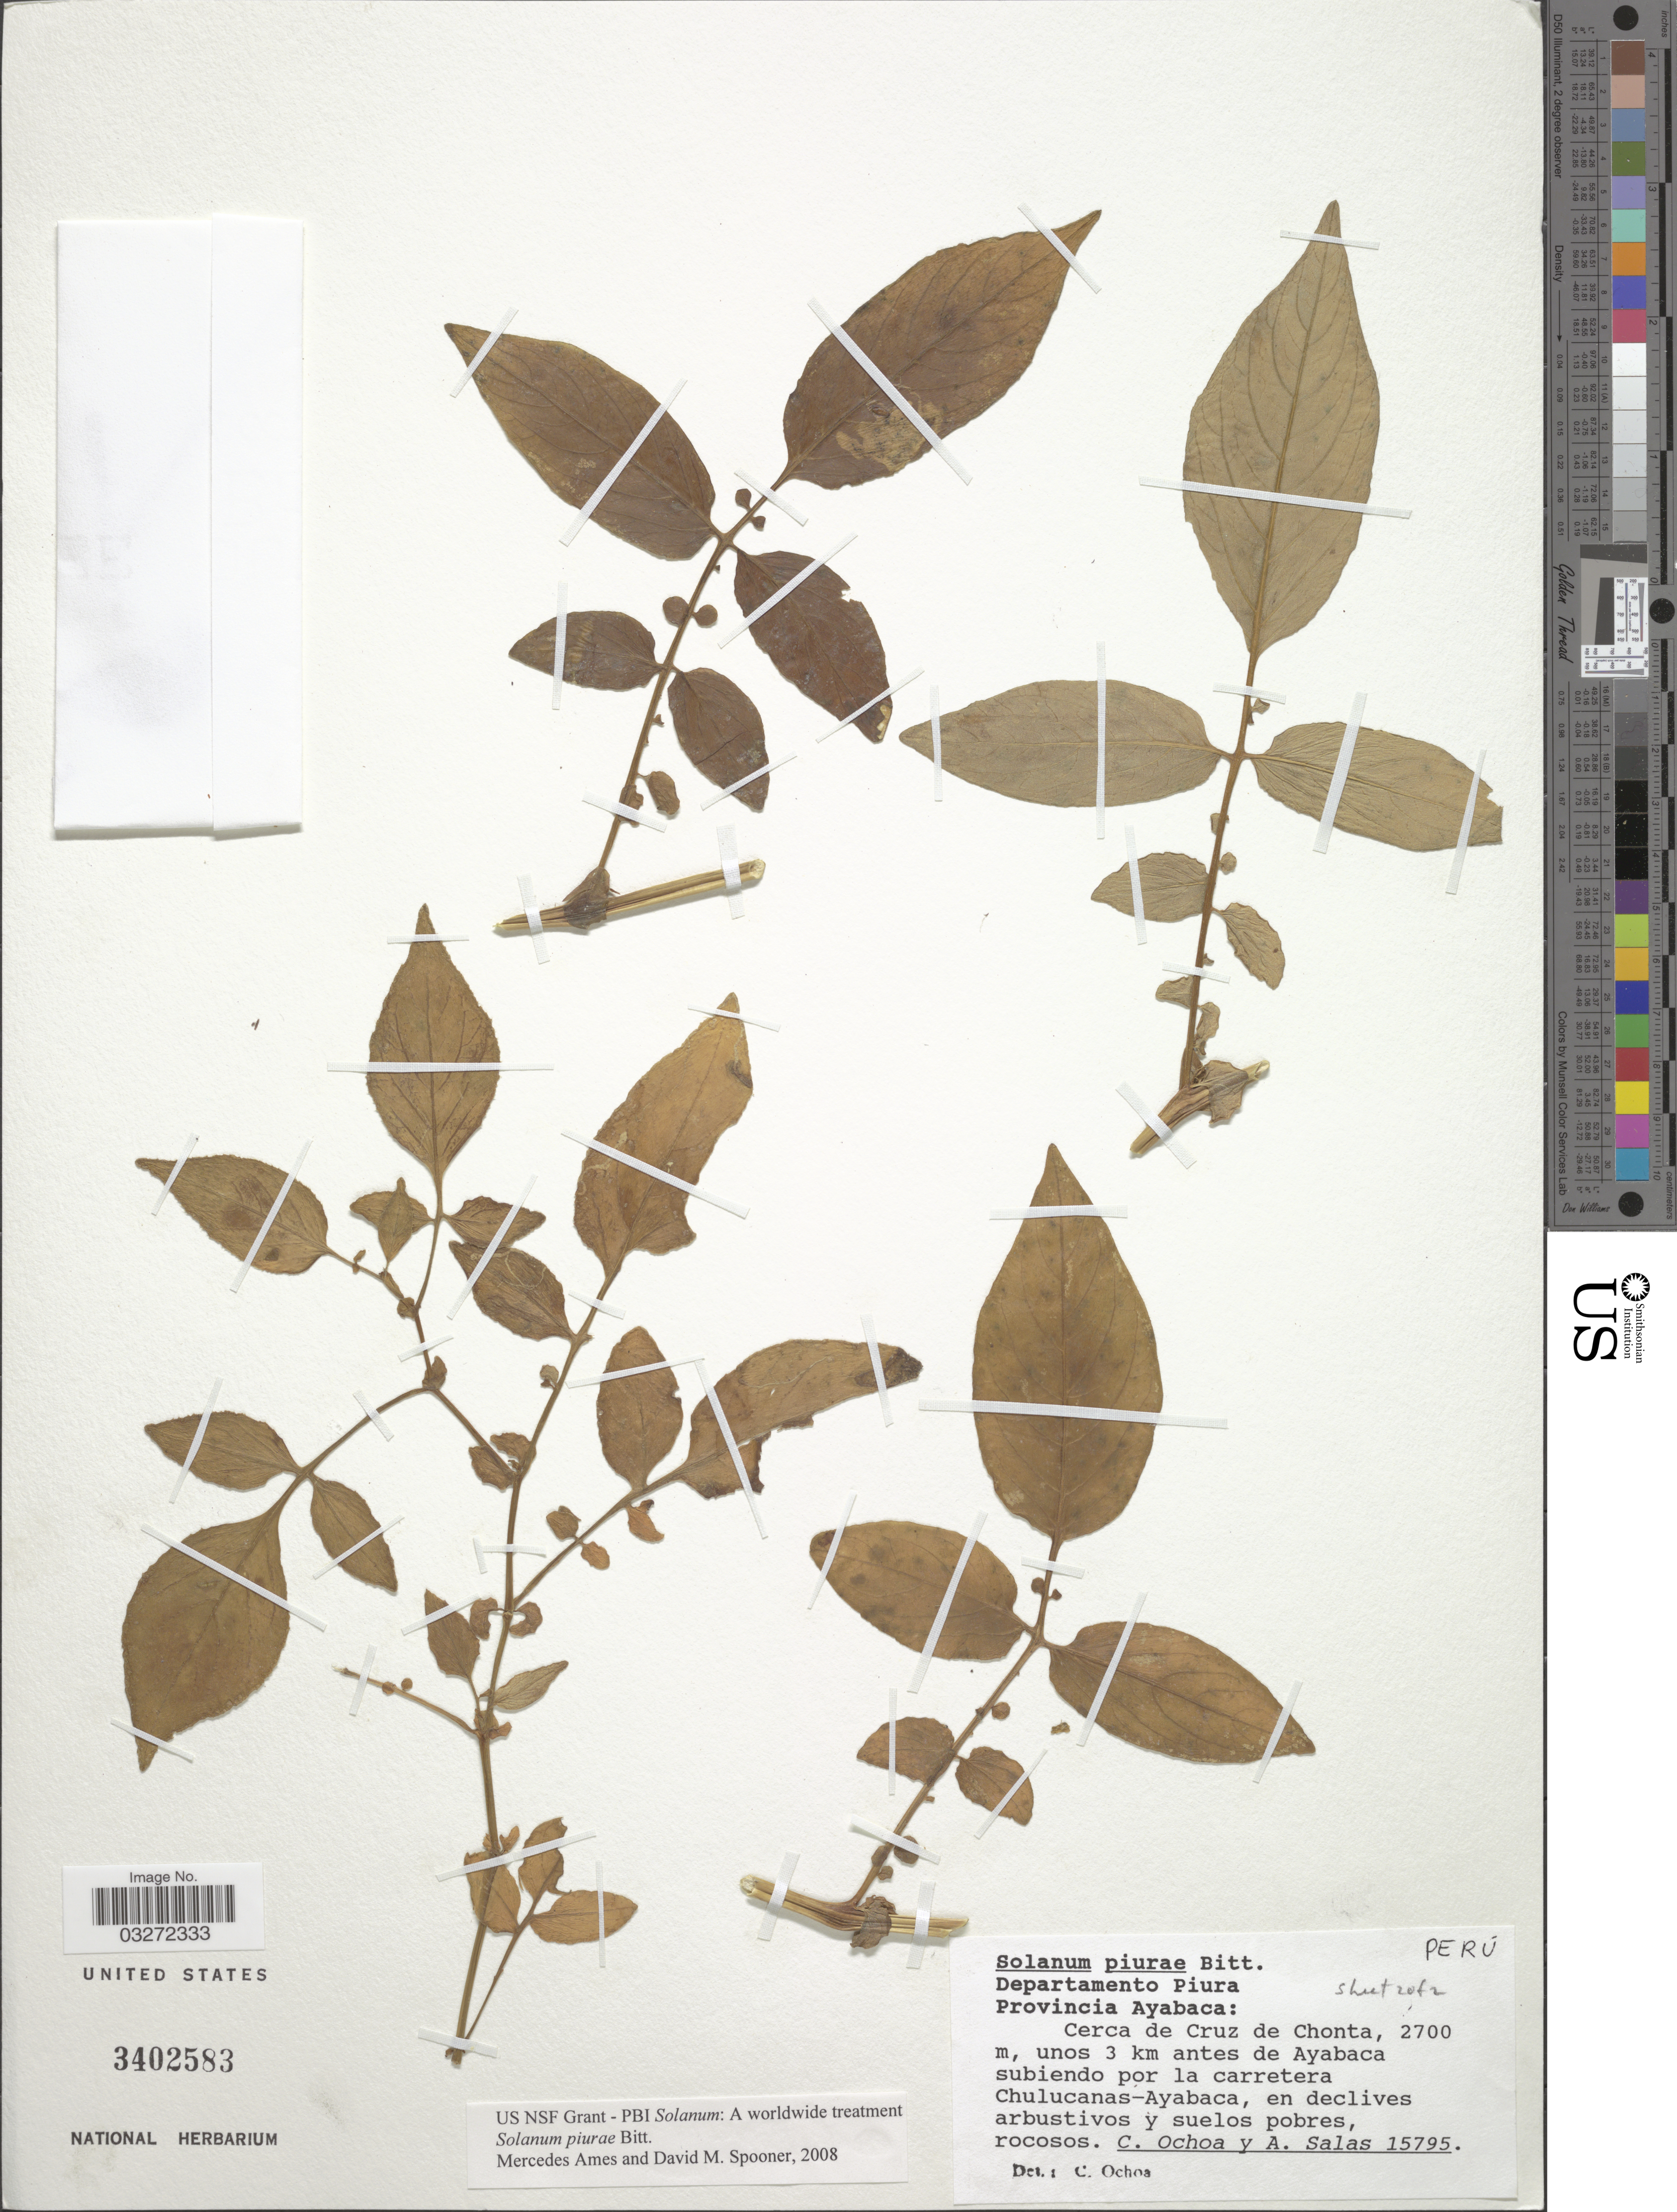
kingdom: Plantae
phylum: Tracheophyta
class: Magnoliopsida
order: Solanales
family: Solanaceae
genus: Solanum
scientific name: Solanum piurae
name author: Bitter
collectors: C. Ochoa & A. Salas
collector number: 15795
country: Peru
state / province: Piura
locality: Departamento Piura, Provincia Ayabaca: Cerca de cruz de Chonta, unos 3 km antes de Ayabaca subiendo por la carretera Chulucanas-Ayabaca.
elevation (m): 2700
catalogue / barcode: US 3402583